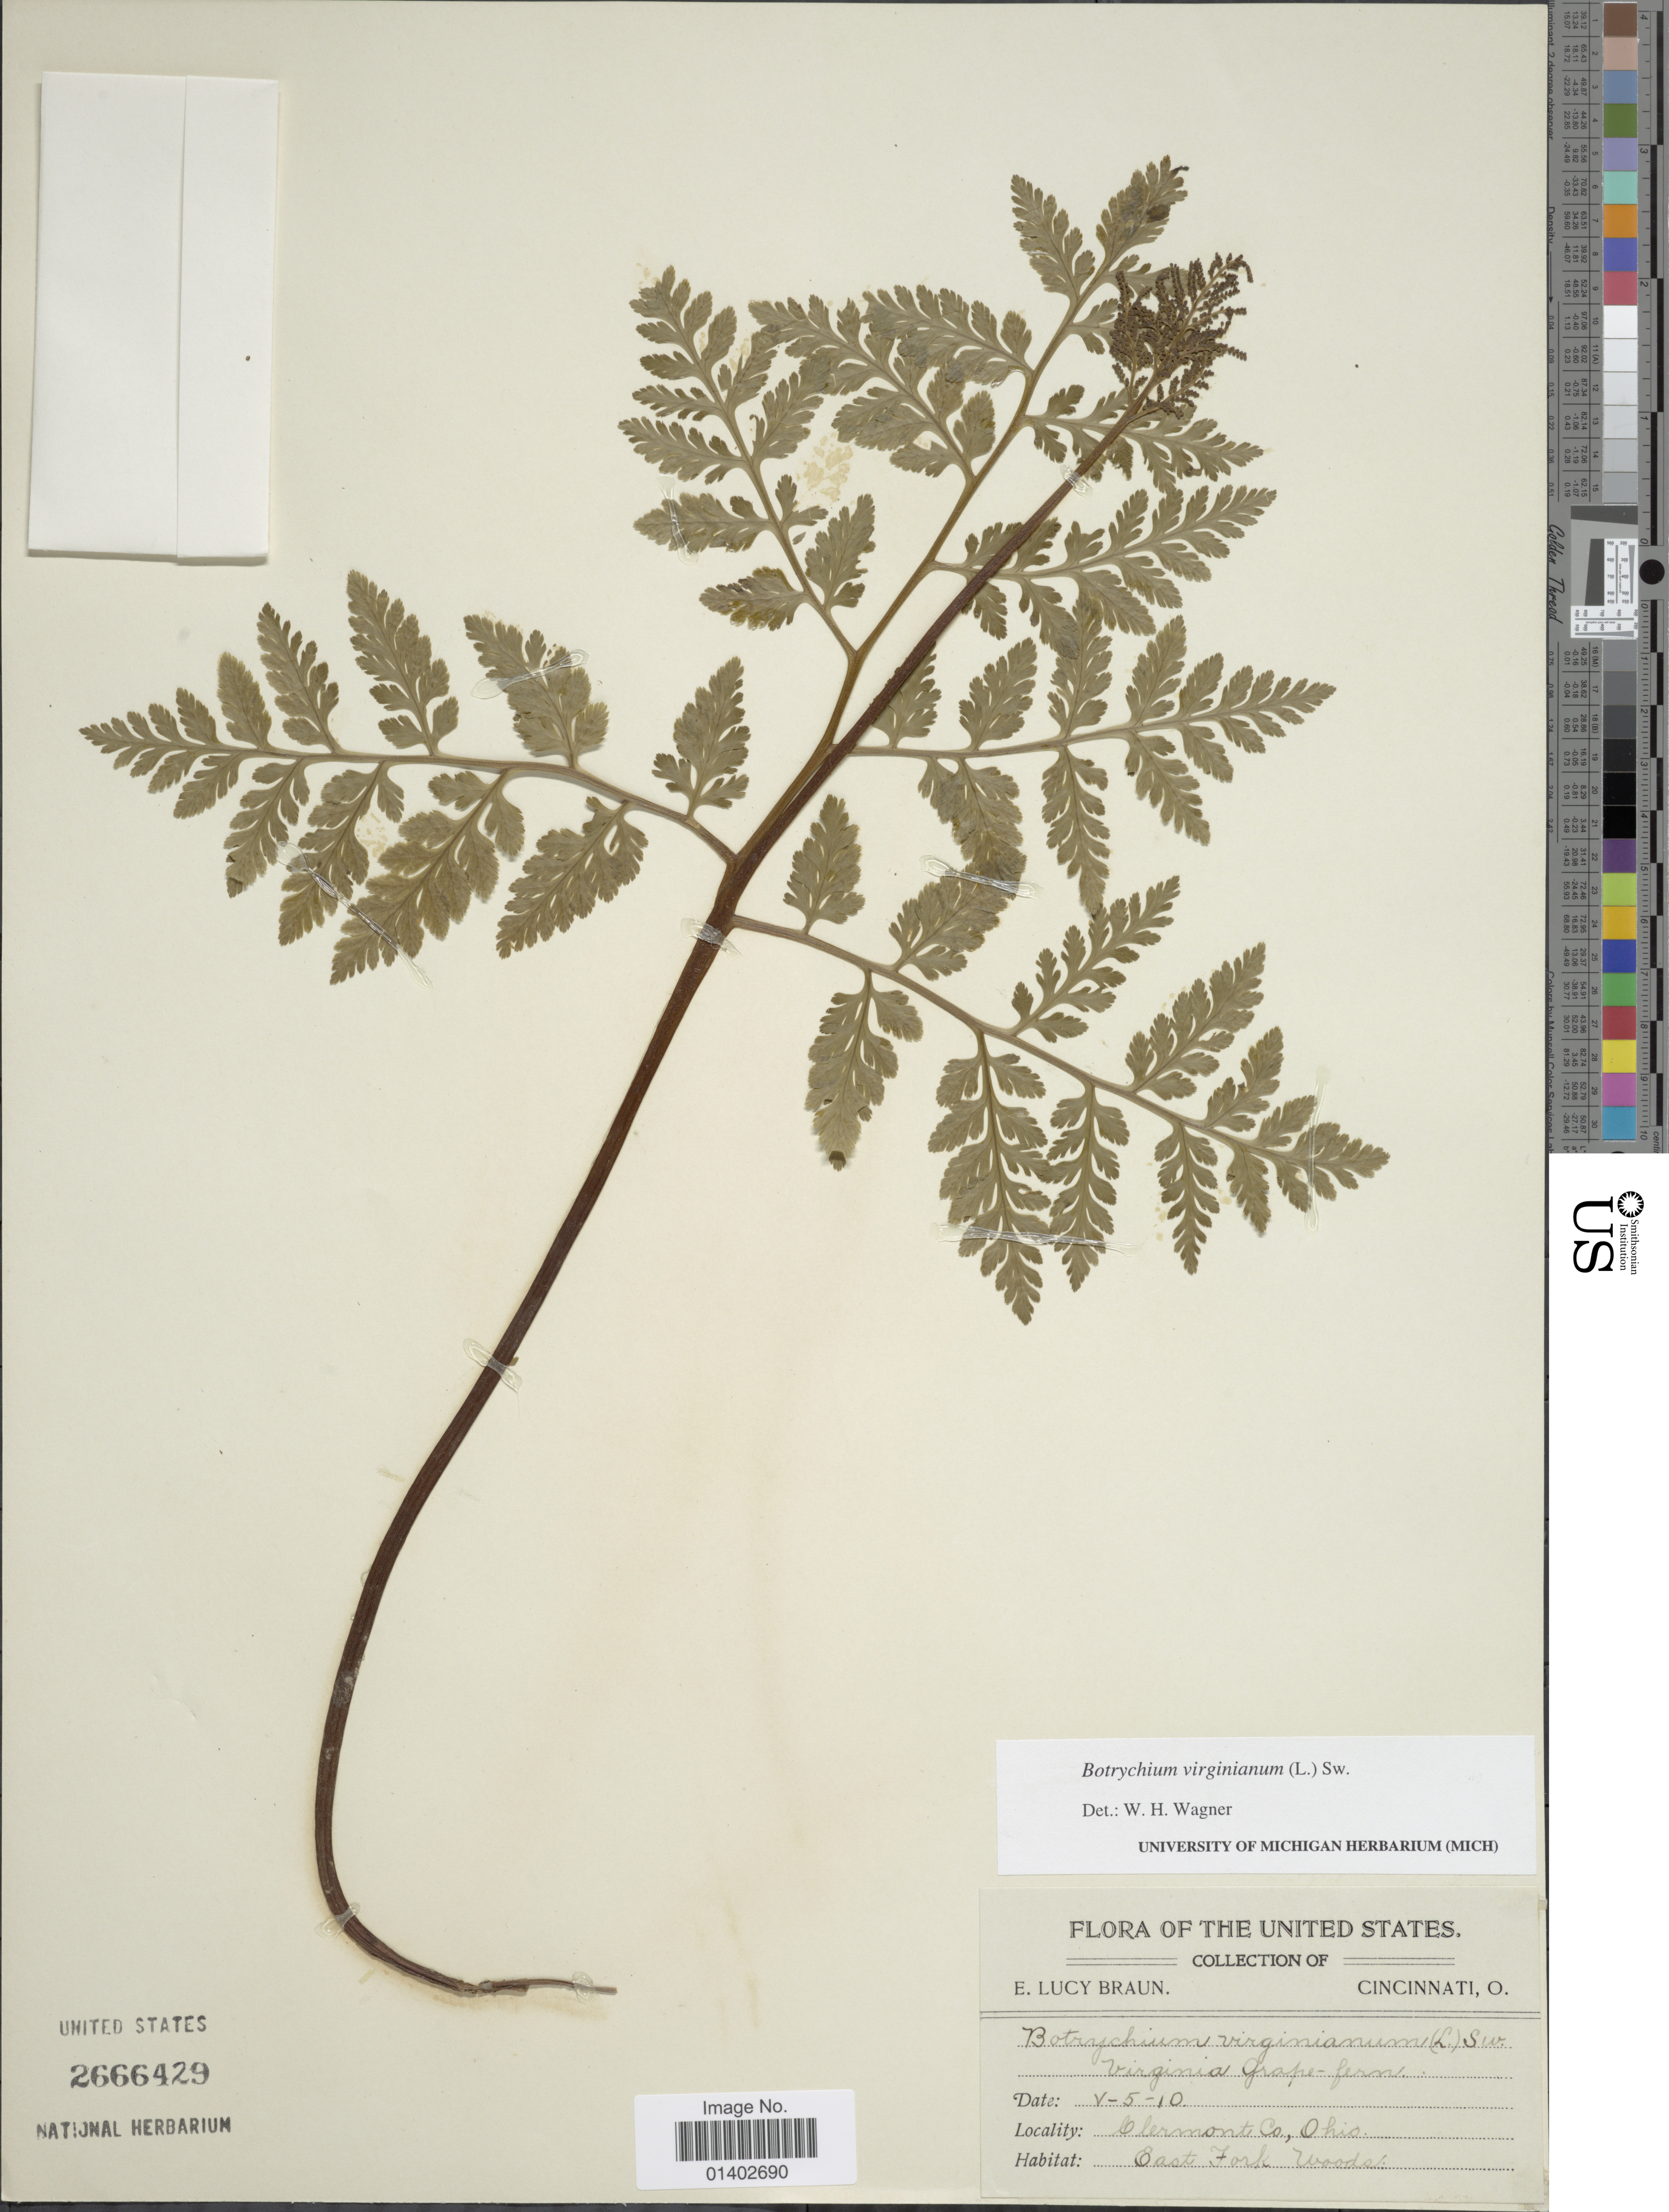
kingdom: Plantae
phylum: Tracheophyta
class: Polypodiopsida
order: Ophioglossales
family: Ophioglossaceae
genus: Botrychium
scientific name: Botrychium virginianum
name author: (L.) Sw.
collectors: E. L. Braun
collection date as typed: Transcribed d/m/y: 5/5/10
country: United States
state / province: Ohio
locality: Clermont Co. East Fork Woods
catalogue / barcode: US 2666429